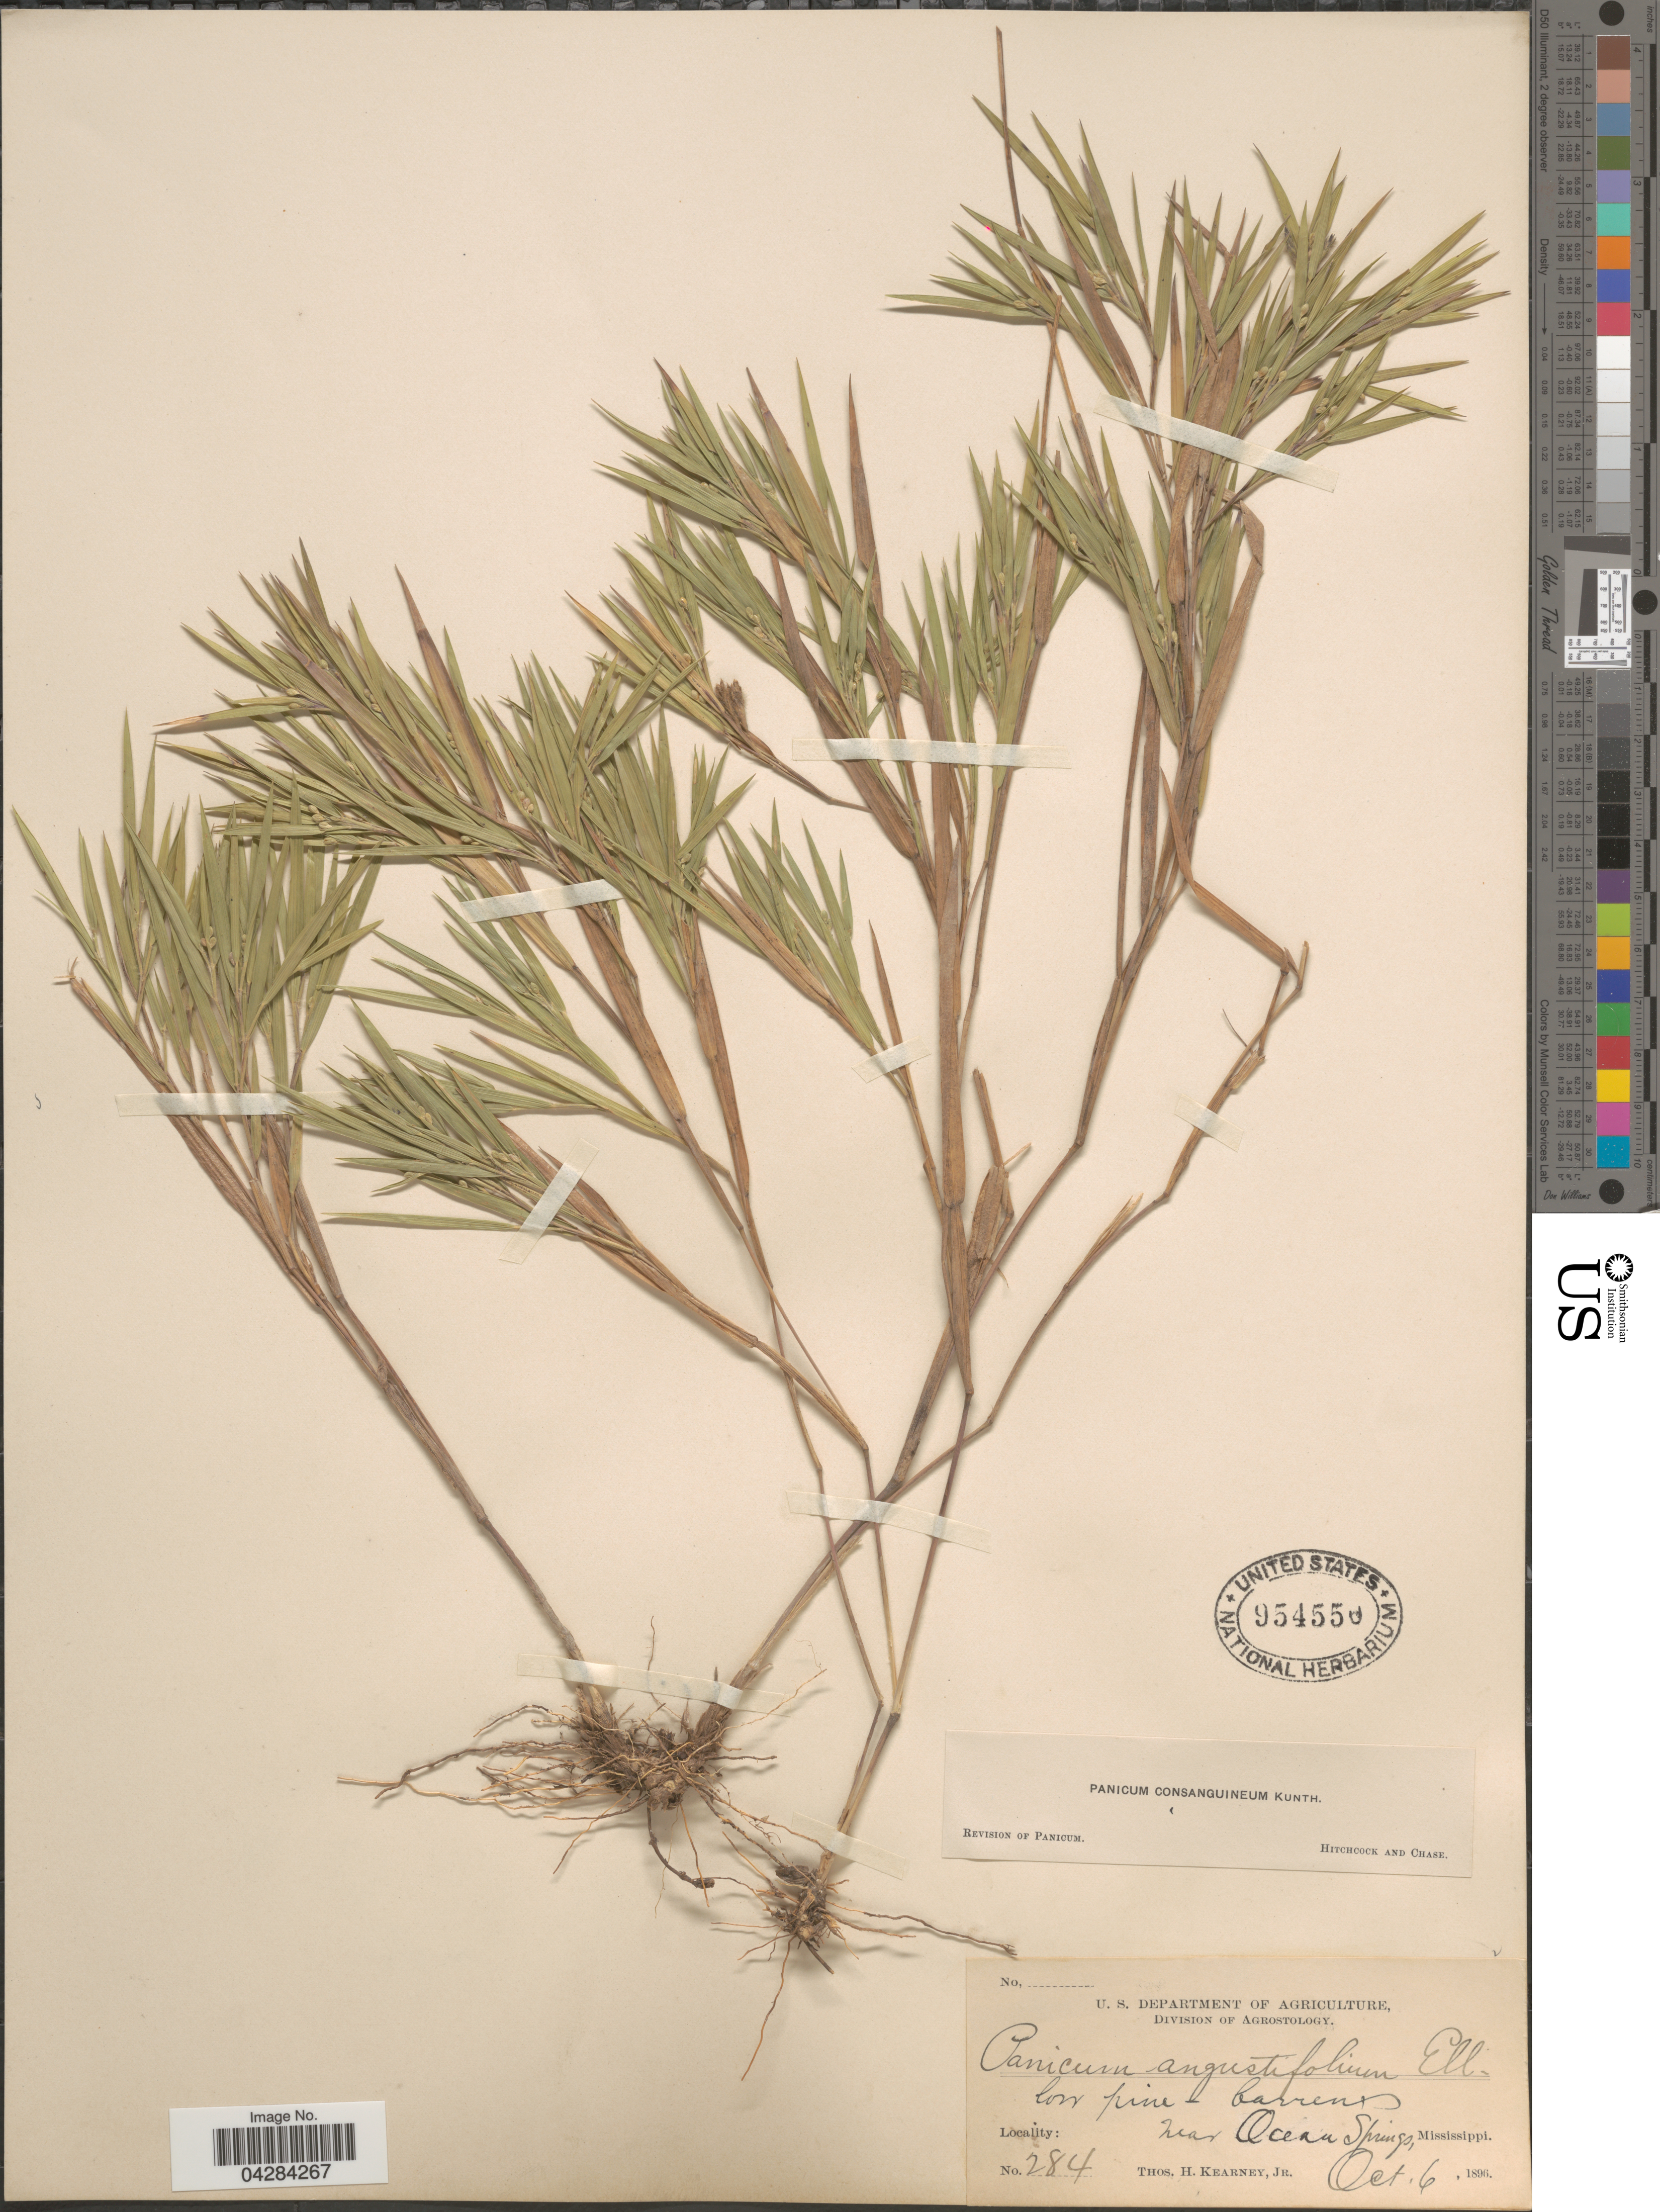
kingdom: Plantae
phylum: Tracheophyta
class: Liliopsida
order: Poales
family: Poaceae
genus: Dichanthelium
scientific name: Dichanthelium oligosanthes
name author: (Schult.) Gould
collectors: T. H. Kearney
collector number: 284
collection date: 1896-10-06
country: United States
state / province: Mississippi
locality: Low pine-barrens near Ocean Springs.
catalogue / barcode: US 954550